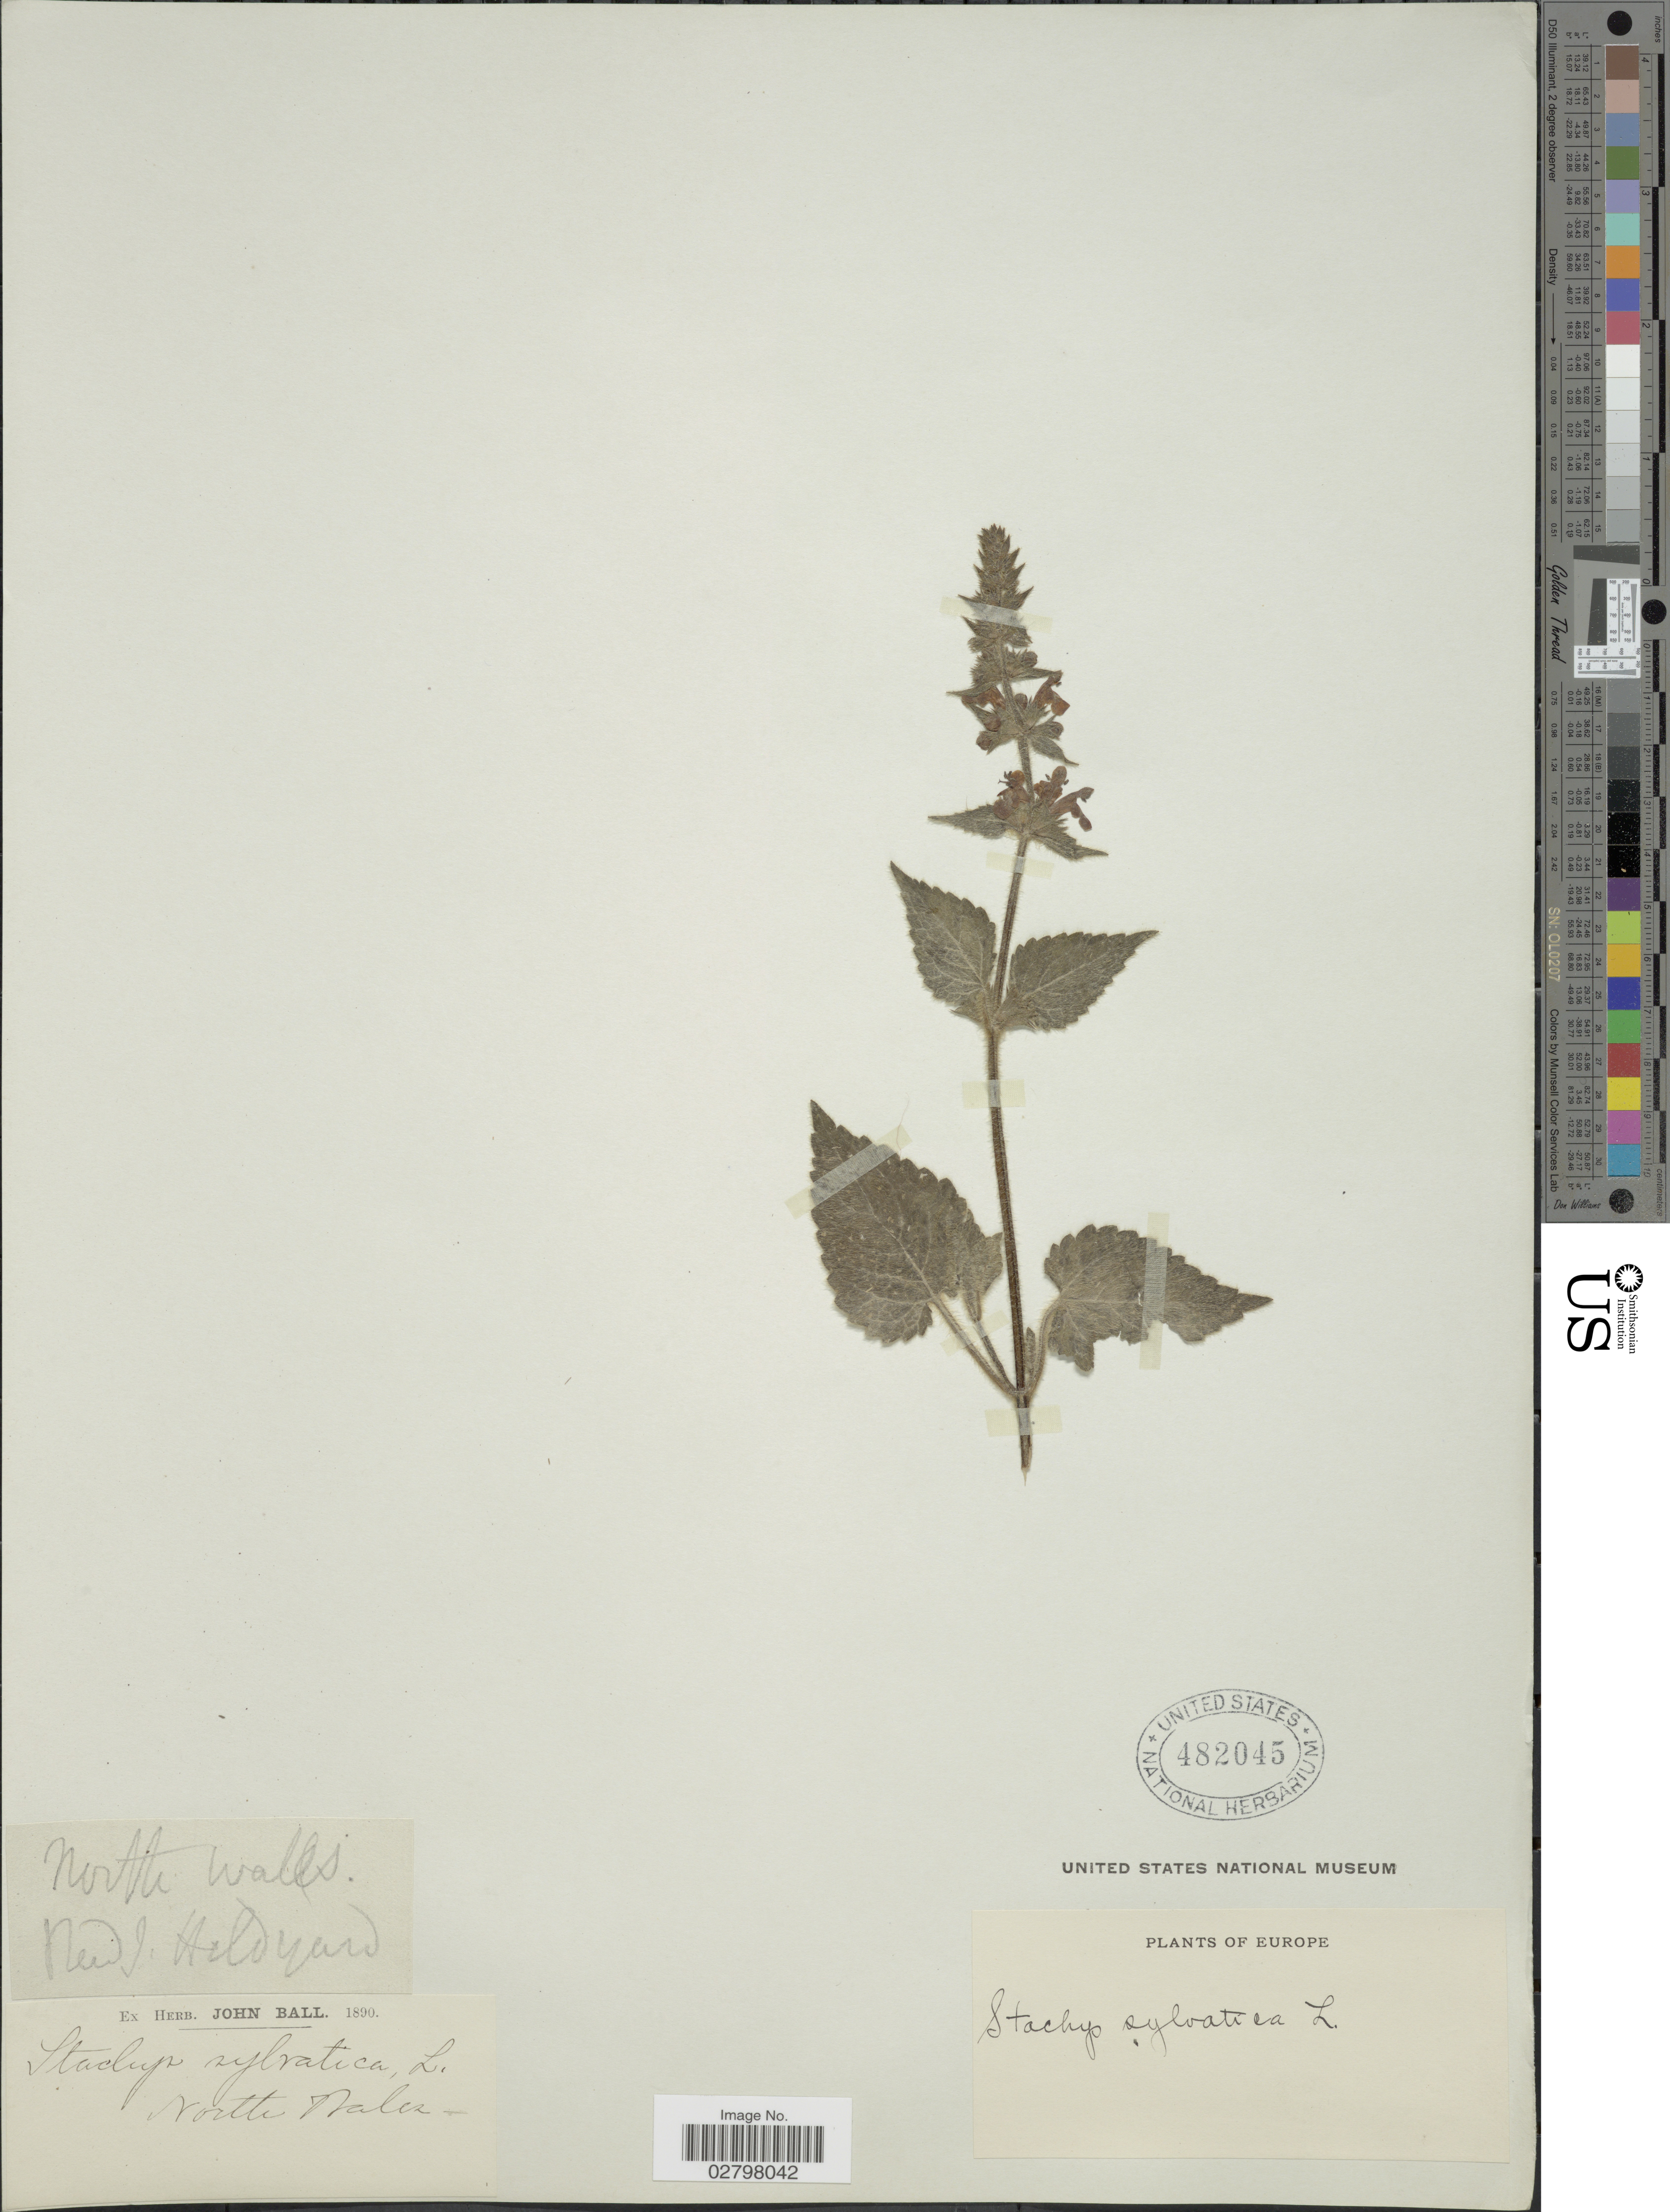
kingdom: Plantae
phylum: Tracheophyta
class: Magnoliopsida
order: Lamiales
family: Lamiaceae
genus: Stachys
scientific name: Stachys sylvatica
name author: L.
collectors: ex herb. John Ball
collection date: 1890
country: United Kingdom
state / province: Wales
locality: North Wales, New J. Heldyard.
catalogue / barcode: US 482045